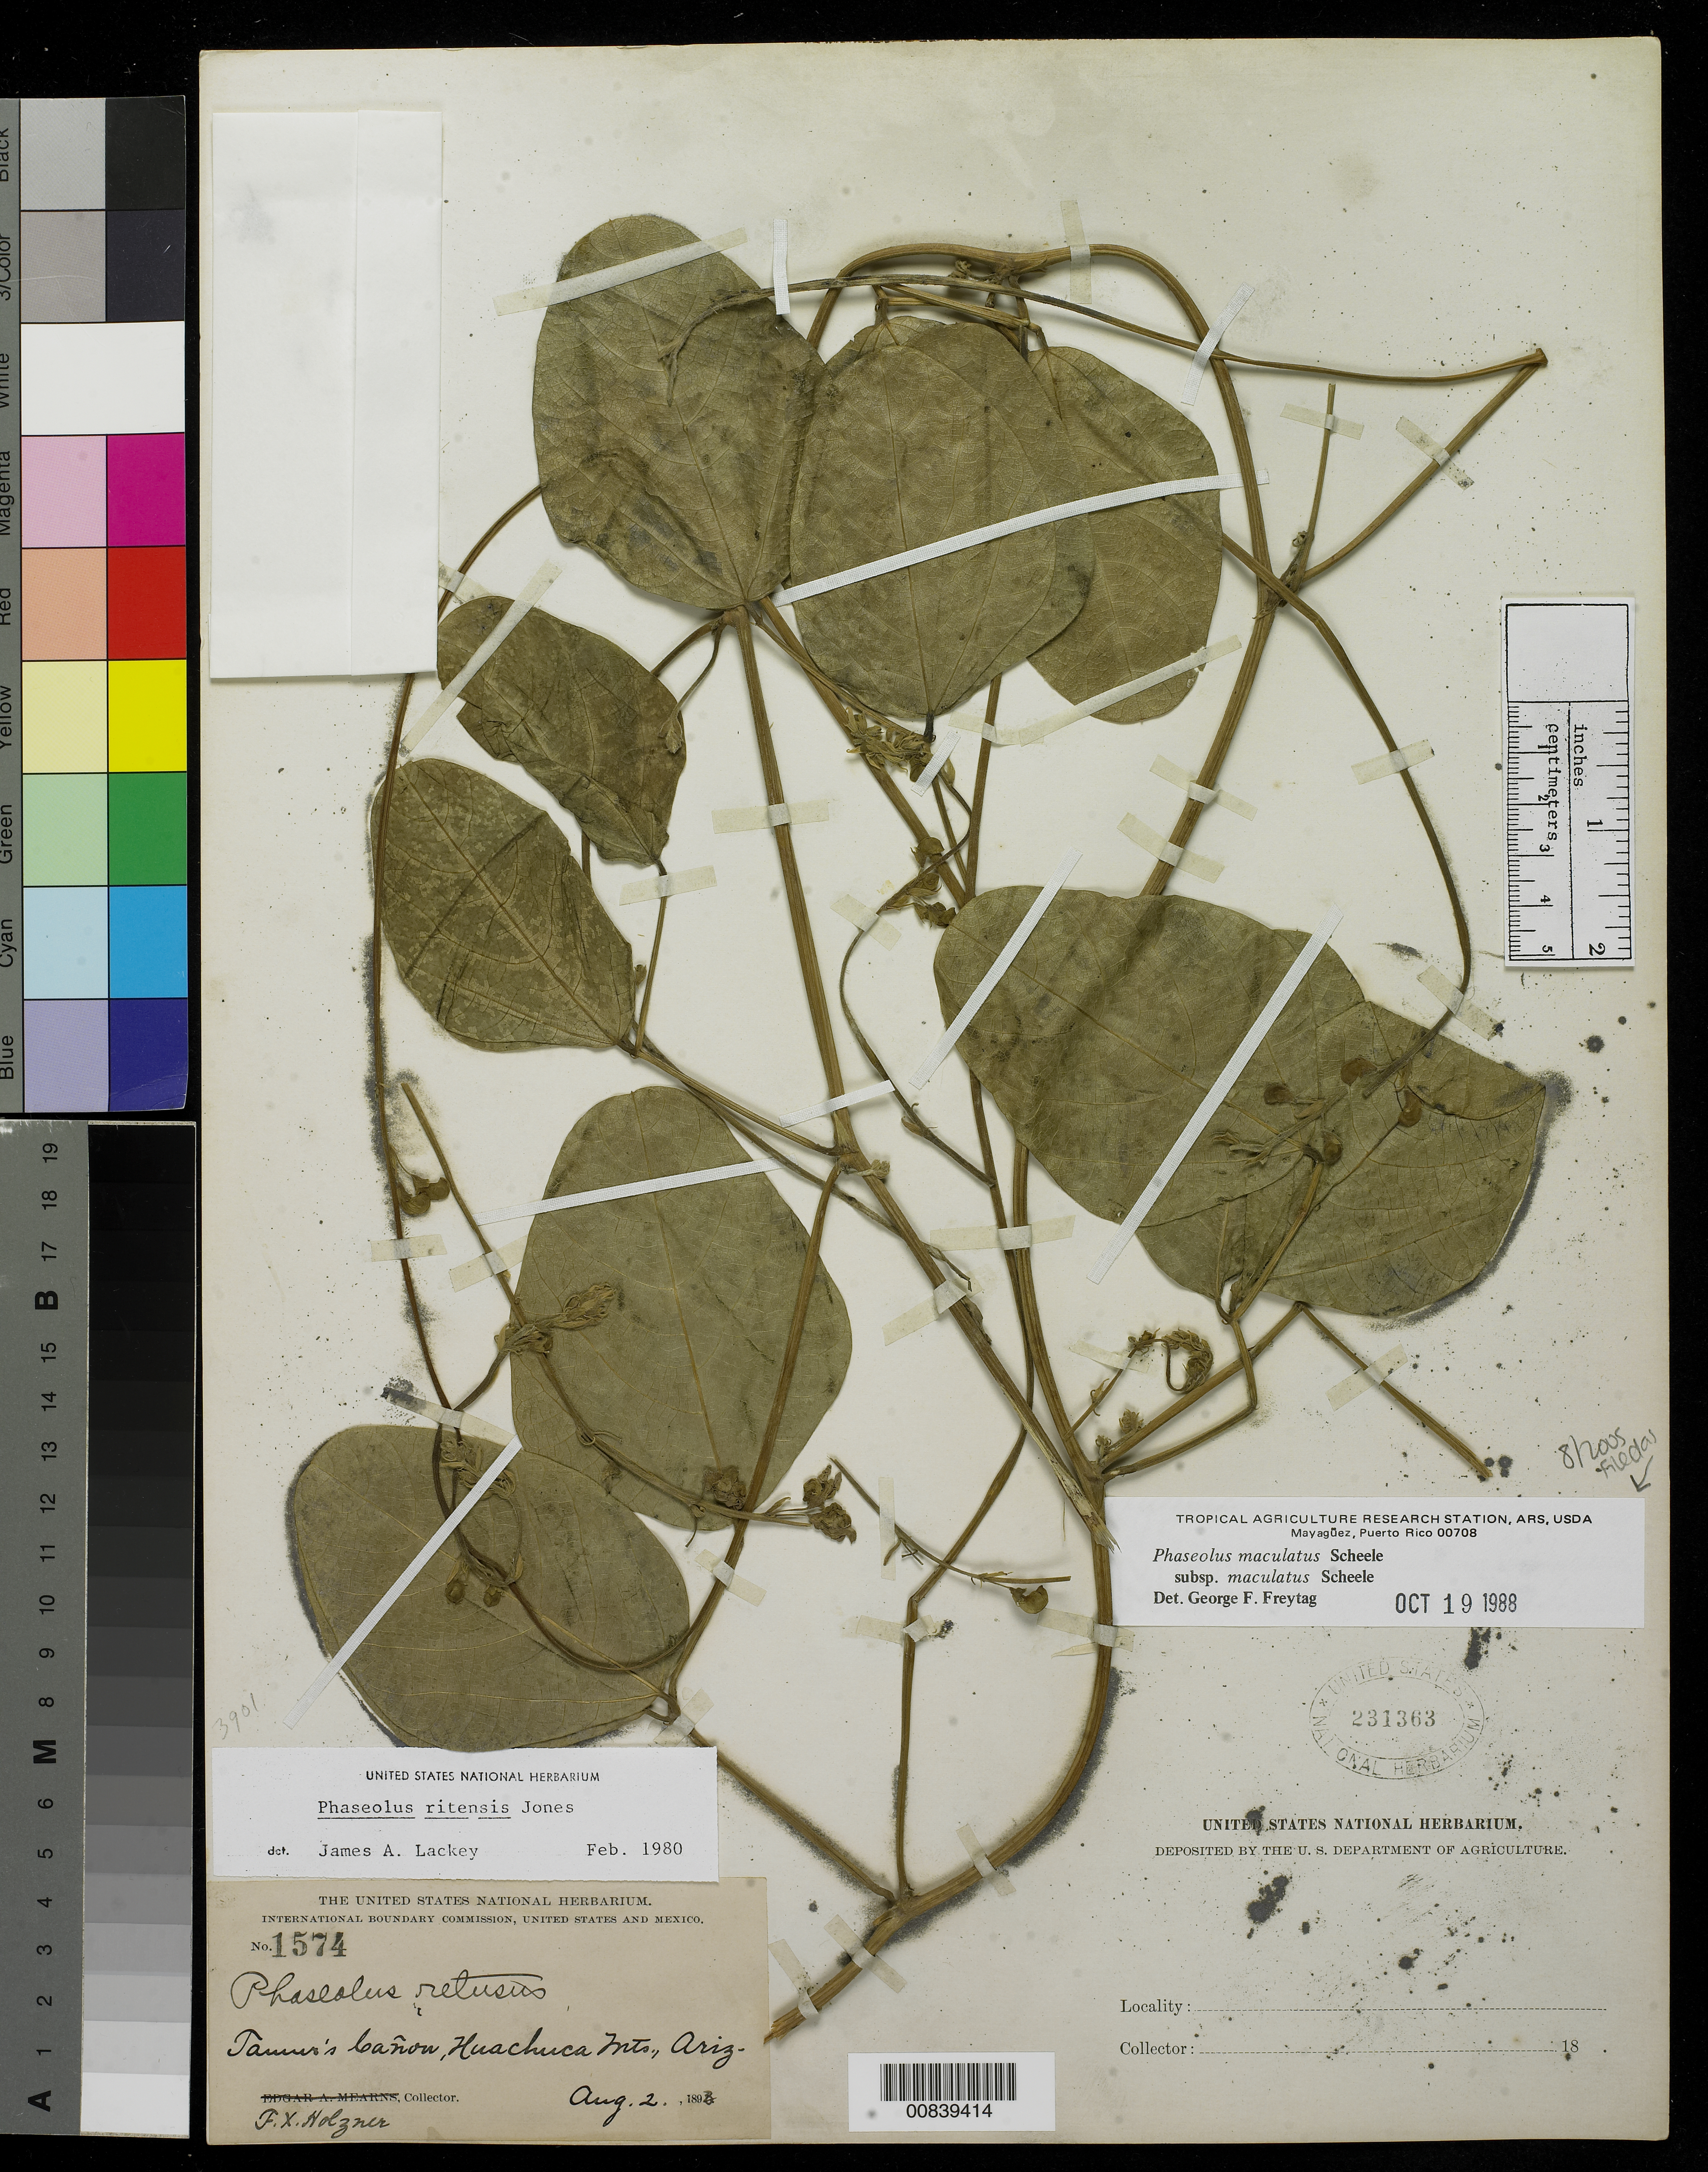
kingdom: Plantae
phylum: Tracheophyta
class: Magnoliopsida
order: Fabales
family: Fabaceae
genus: Phaseolus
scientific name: Phaseolus maculatus subsp. maculatus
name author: Scheele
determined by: Freytag, G. F.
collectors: F. X. Holzner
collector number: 1574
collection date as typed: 02 Aug 1893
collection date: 1893-08-02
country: United States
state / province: Arizona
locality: Tanner's Canyon, Huachuca Mts.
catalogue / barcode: US 231363